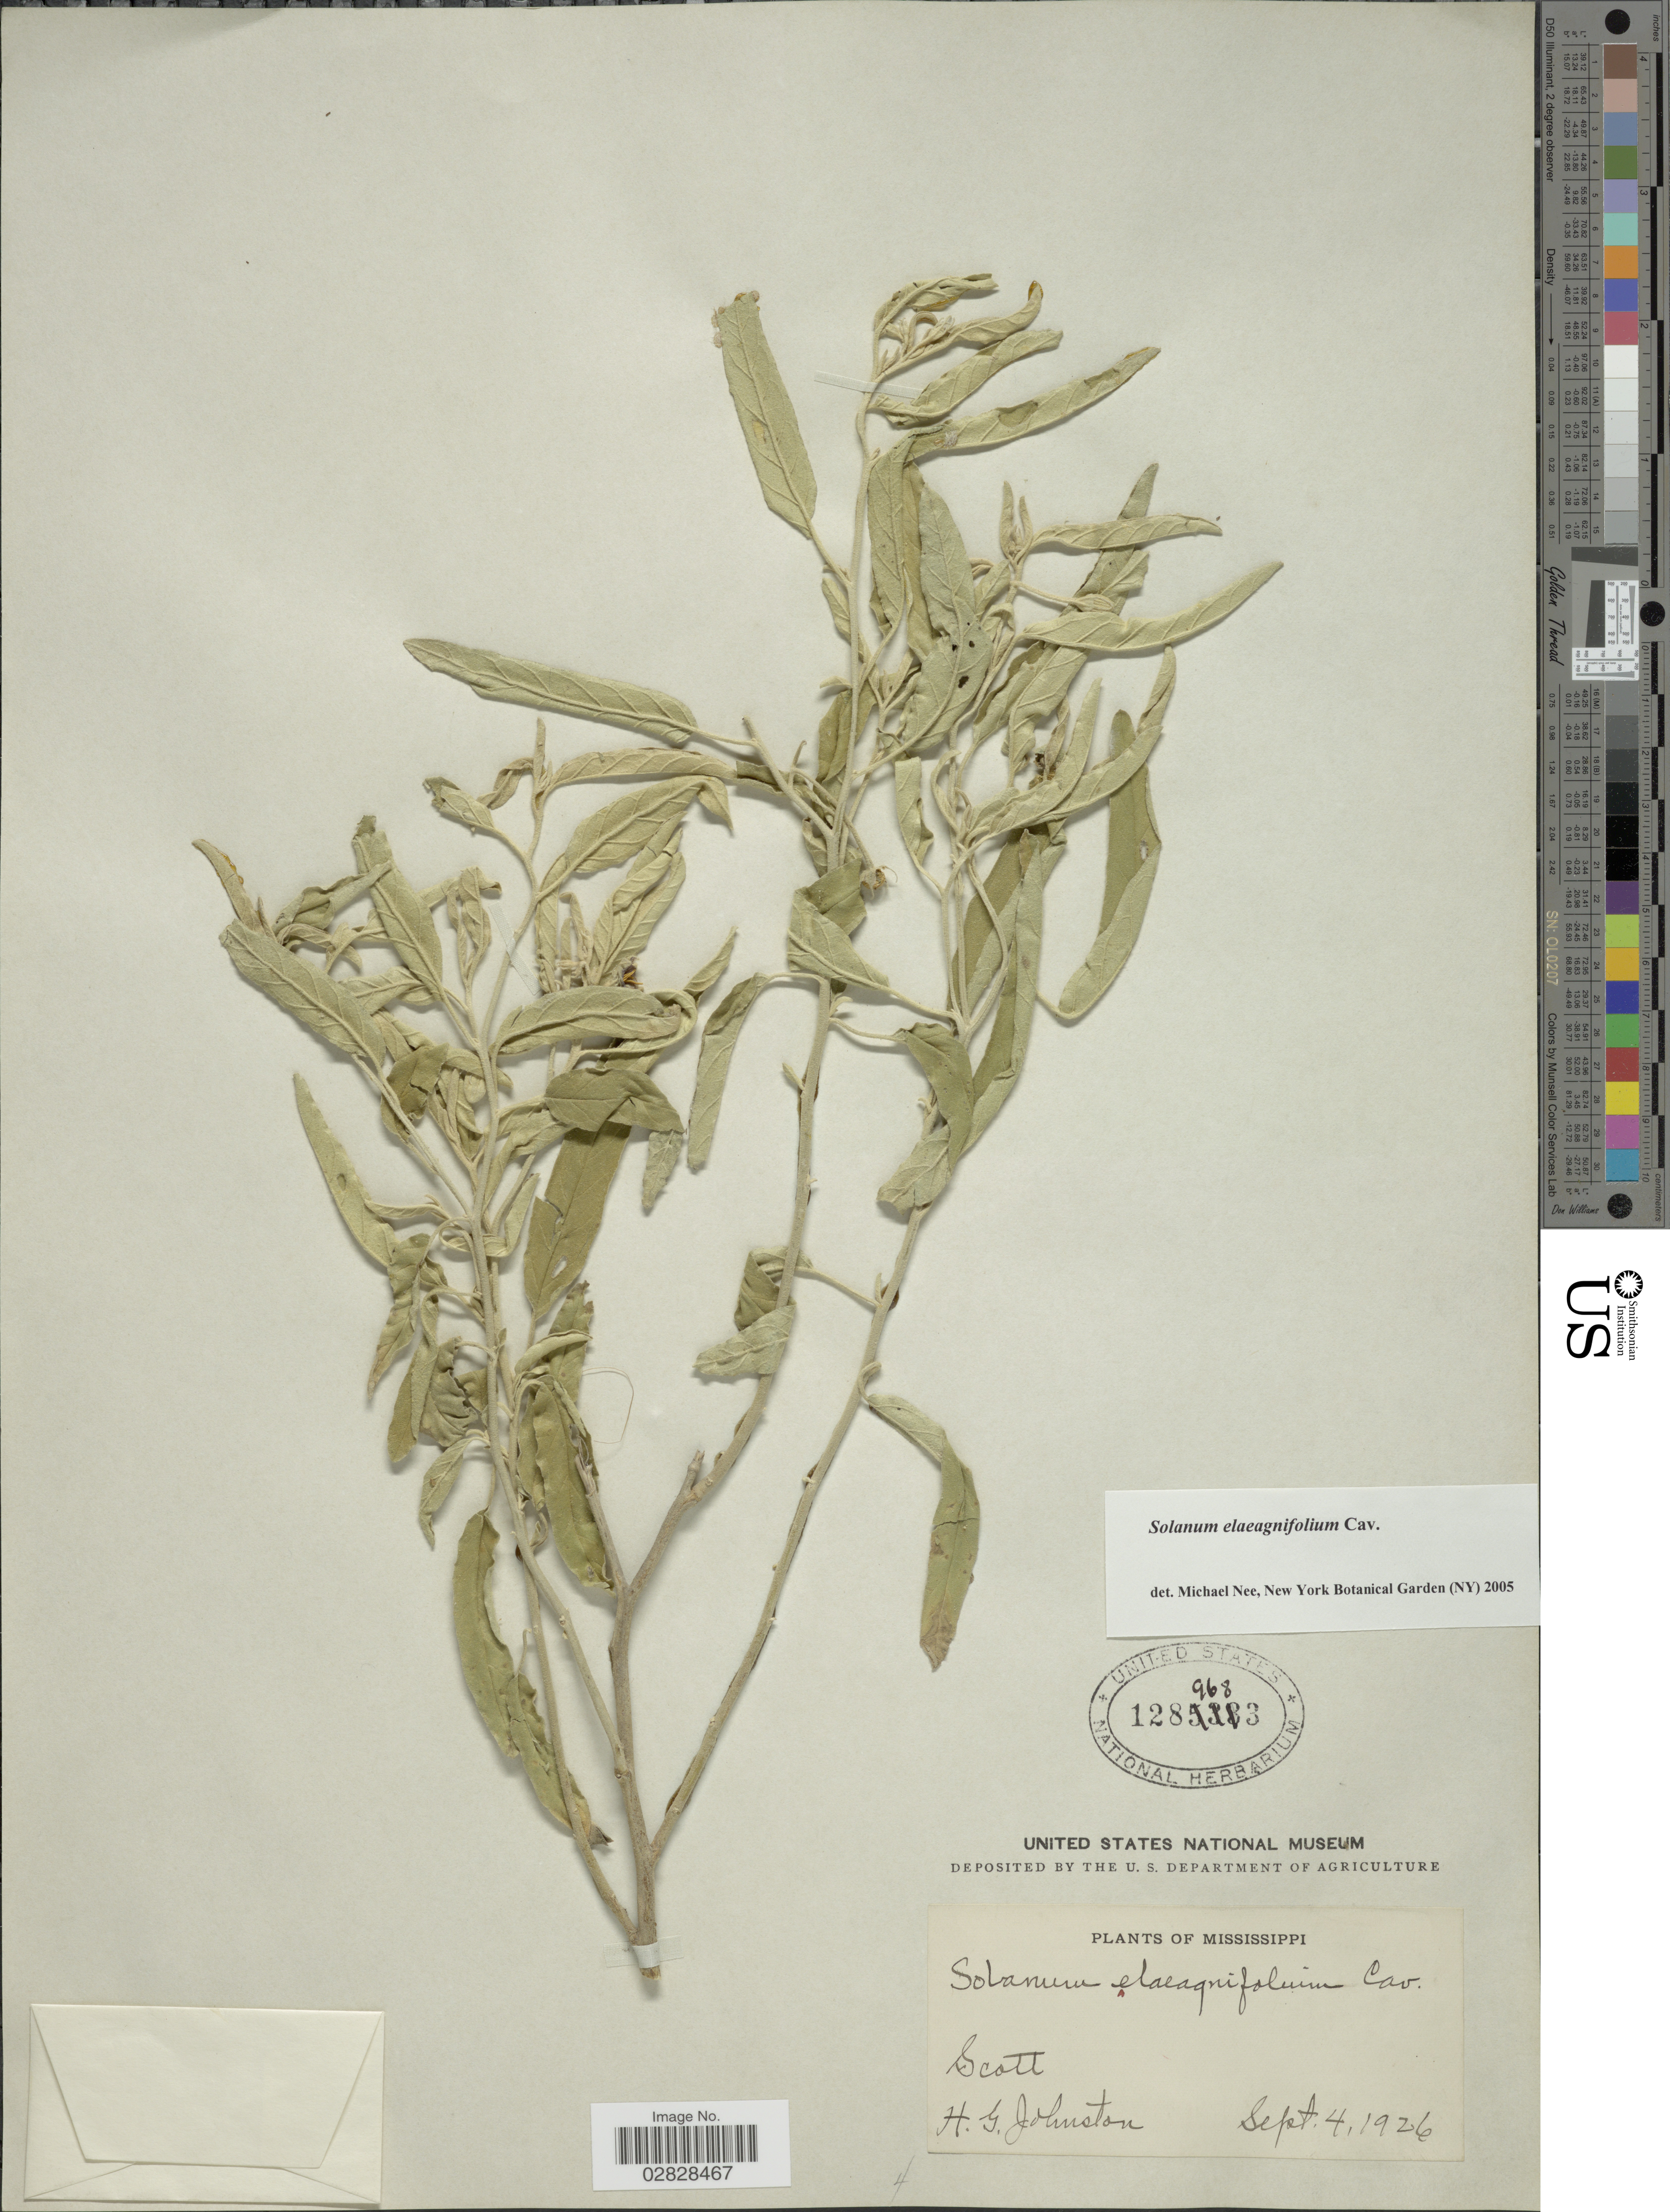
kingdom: Plantae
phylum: Tracheophyta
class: Magnoliopsida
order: Solanales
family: Solanaceae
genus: Solanum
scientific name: Solanum elaeagnifolium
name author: Cav.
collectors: H. Johnston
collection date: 1926-09-04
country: United States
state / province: Mississippi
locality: Scott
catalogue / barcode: US 1289683